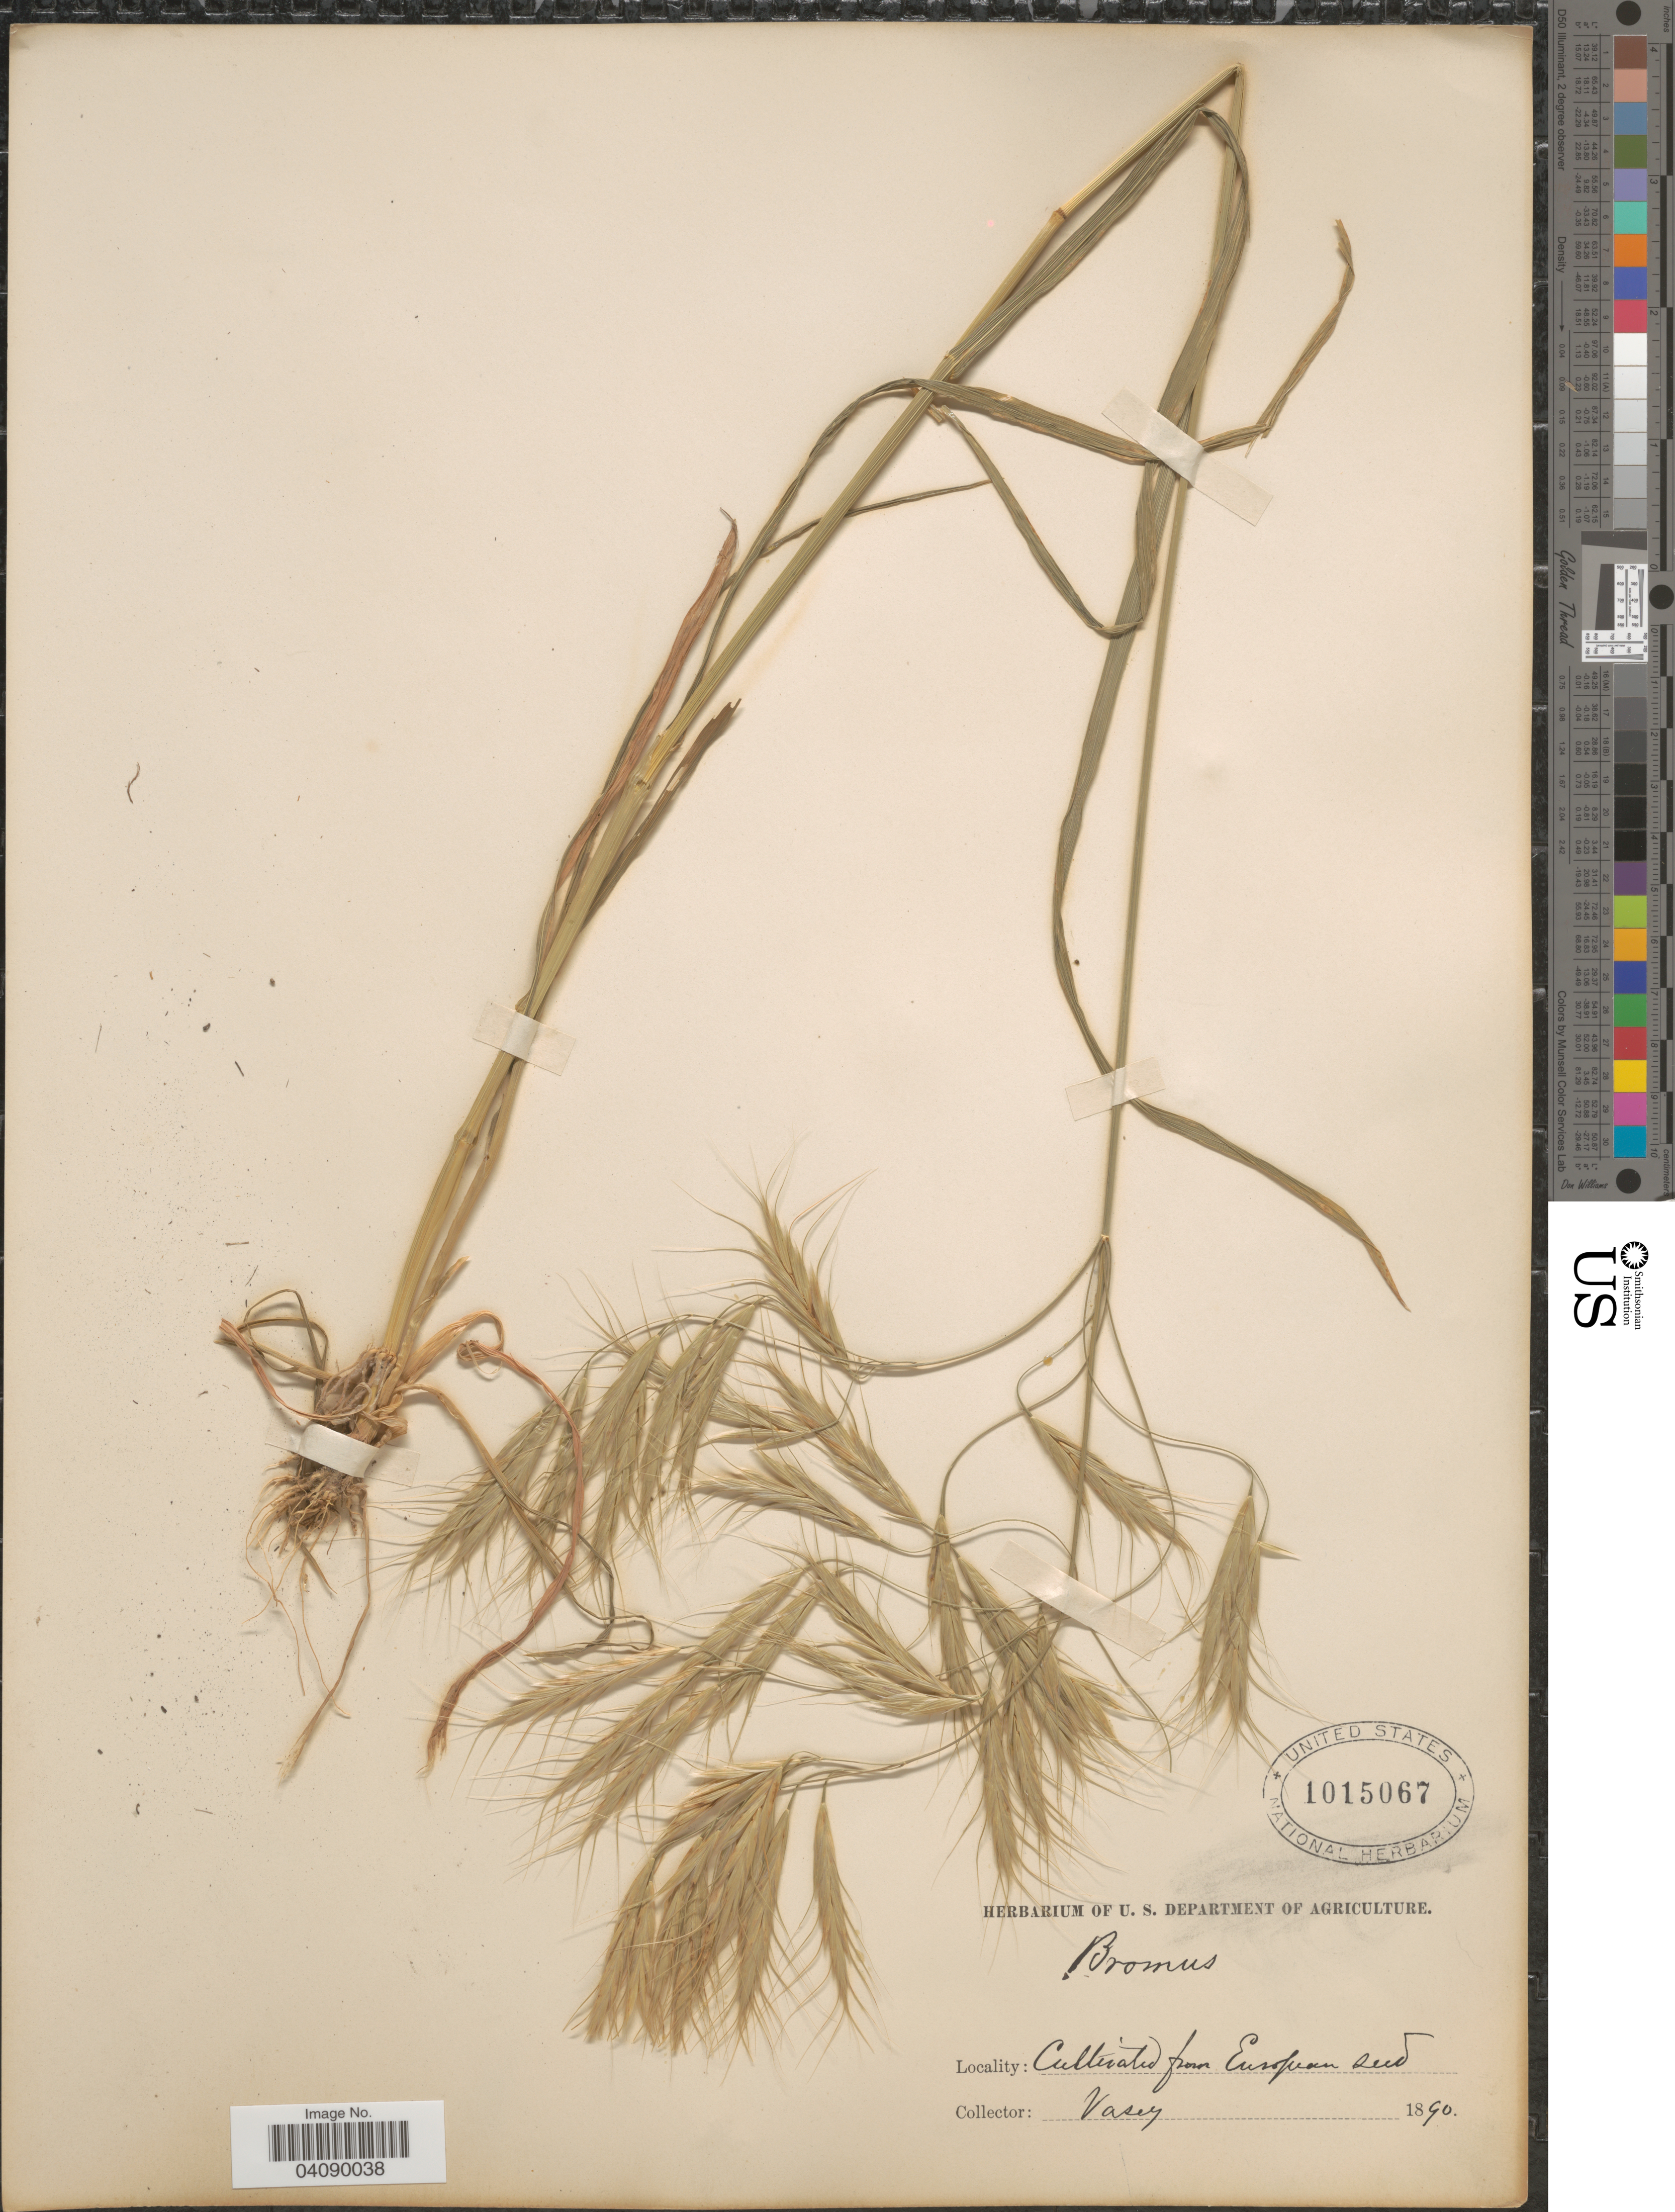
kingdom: Plantae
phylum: Tracheophyta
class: Liliopsida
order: Poales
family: Poaceae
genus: Bromus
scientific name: Bromus sp.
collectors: Vasey, --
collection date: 1890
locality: Cultivated from Europe seed.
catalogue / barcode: US 1015067